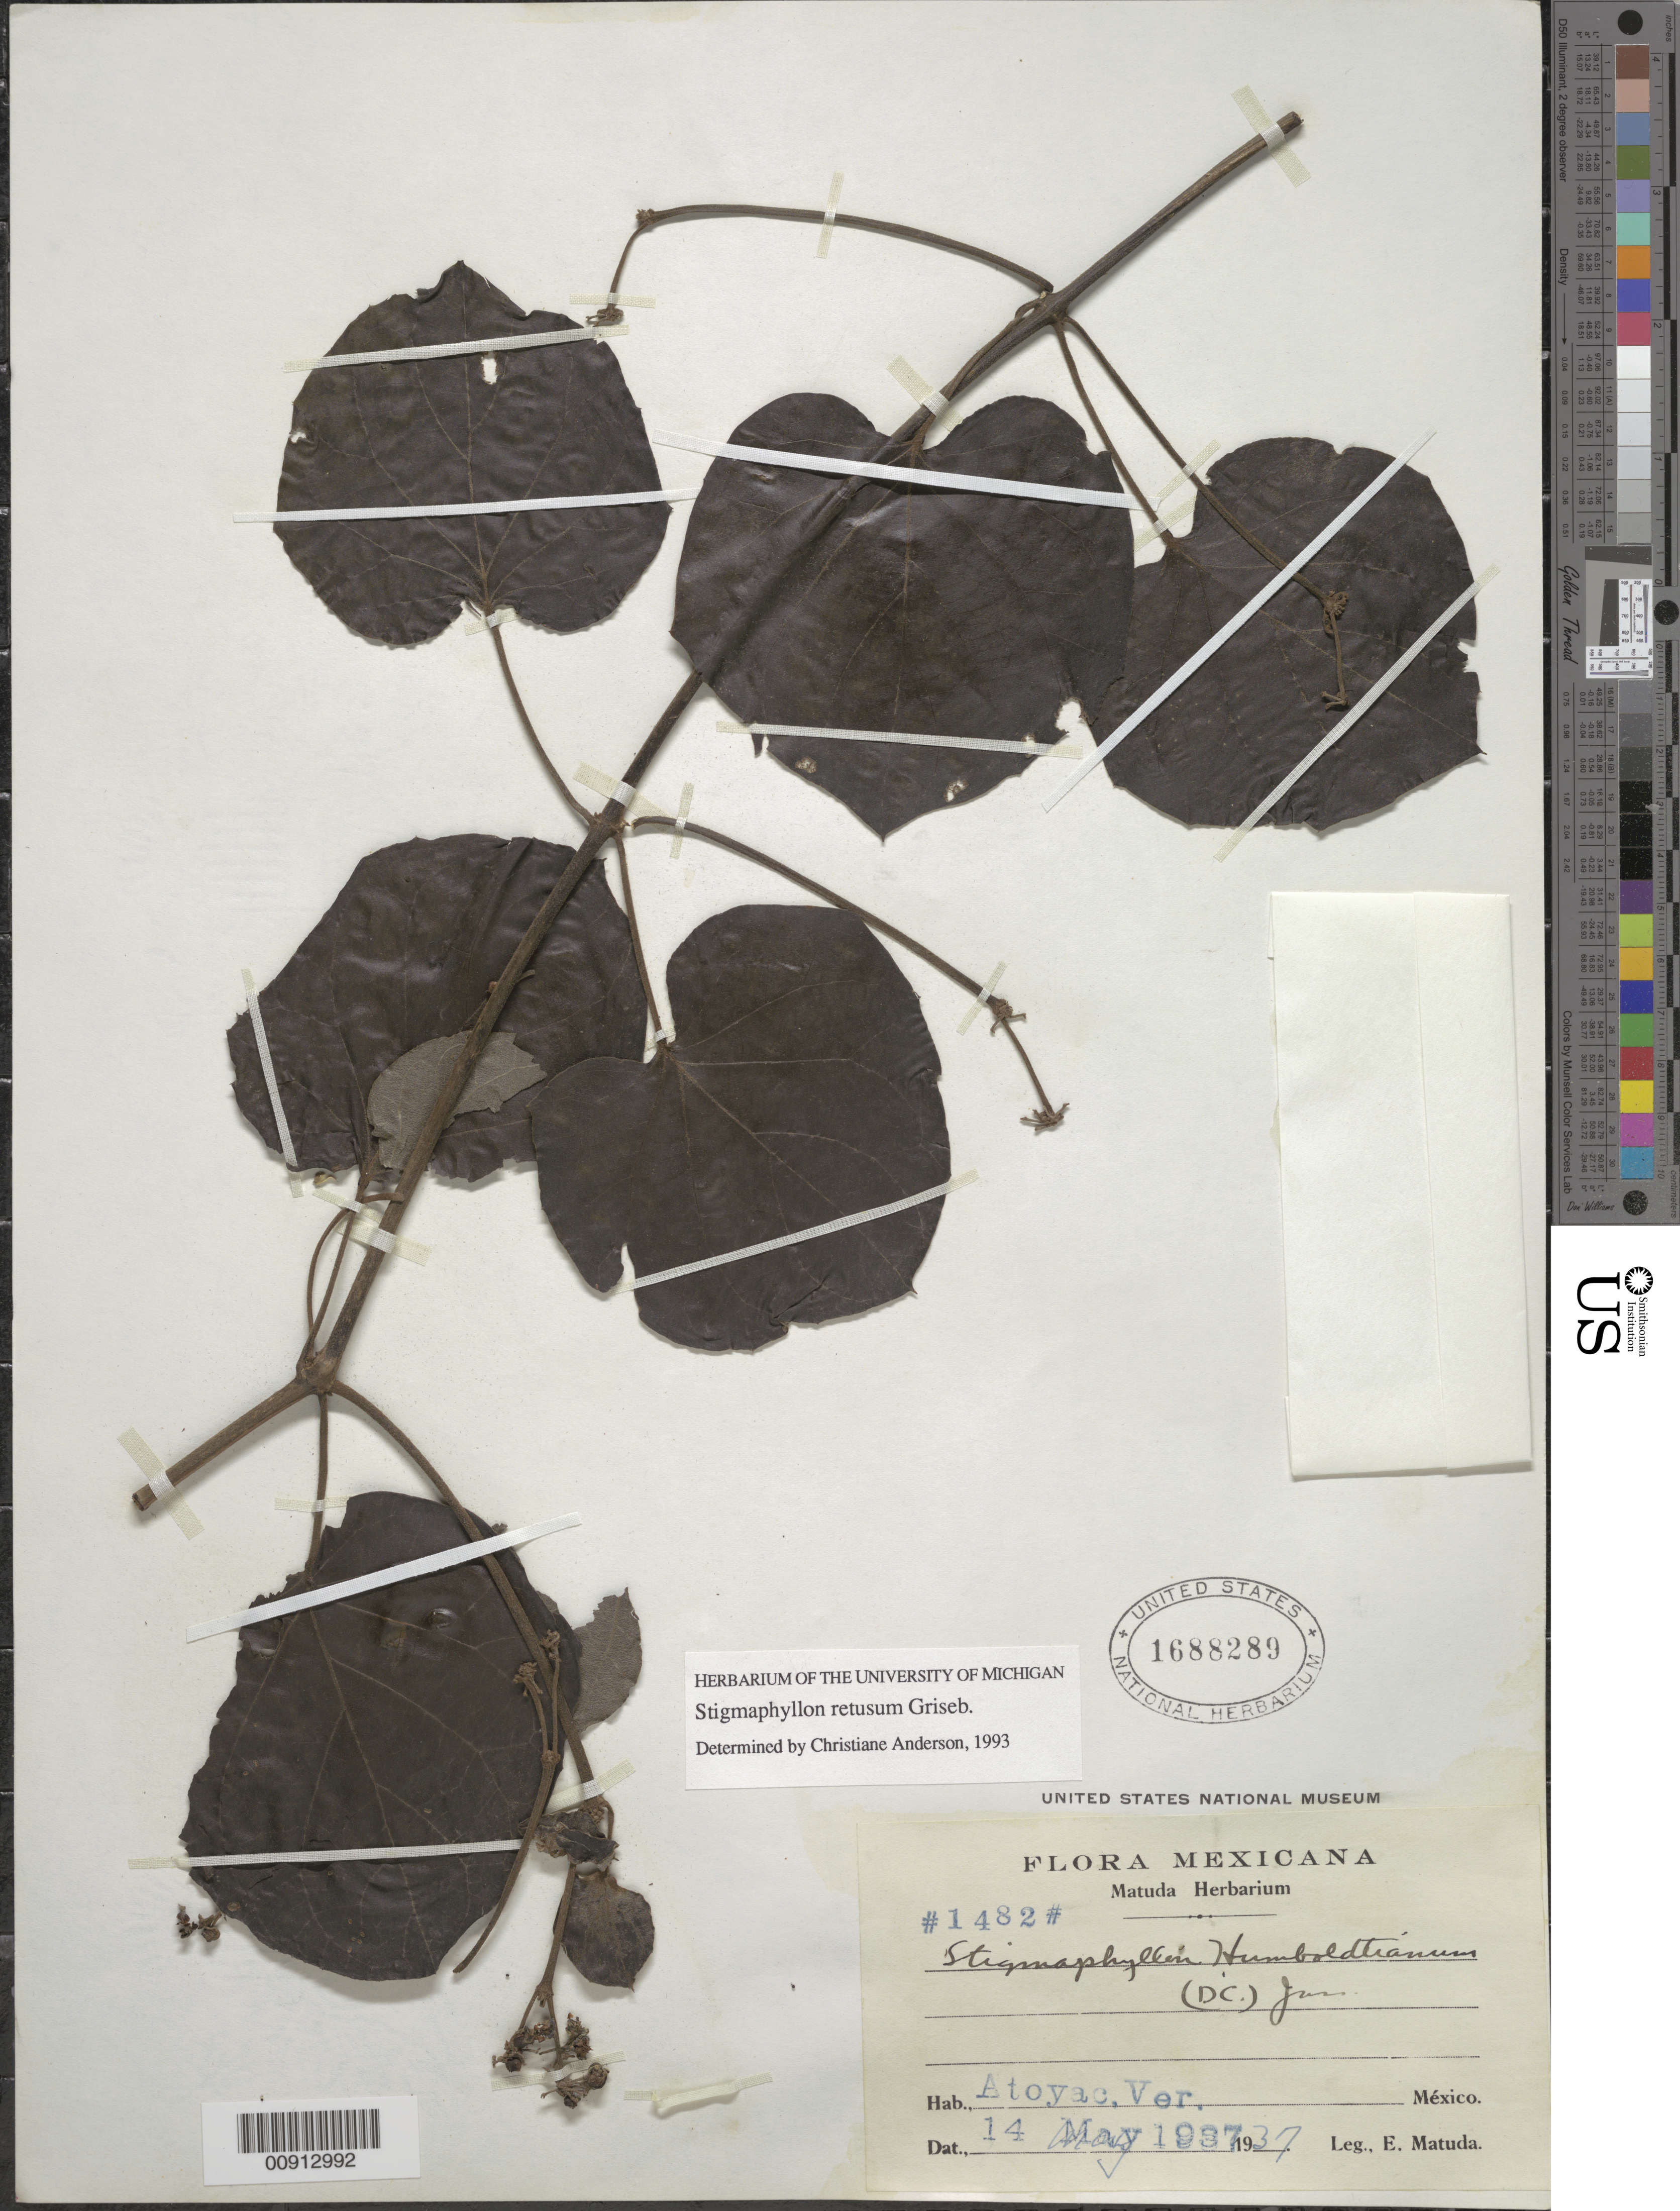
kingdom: Plantae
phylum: Tracheophyta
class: Magnoliopsida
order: Malpighiales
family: Malpighiaceae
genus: Stigmaphyllon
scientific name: Stigmaphyllon retusum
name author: Griseb.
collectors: E. Matuda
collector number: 1482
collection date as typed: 14 May 1937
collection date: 1937-05-14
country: Mexico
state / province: Veracruz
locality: Atoyac, Veracruz.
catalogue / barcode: US 1688289